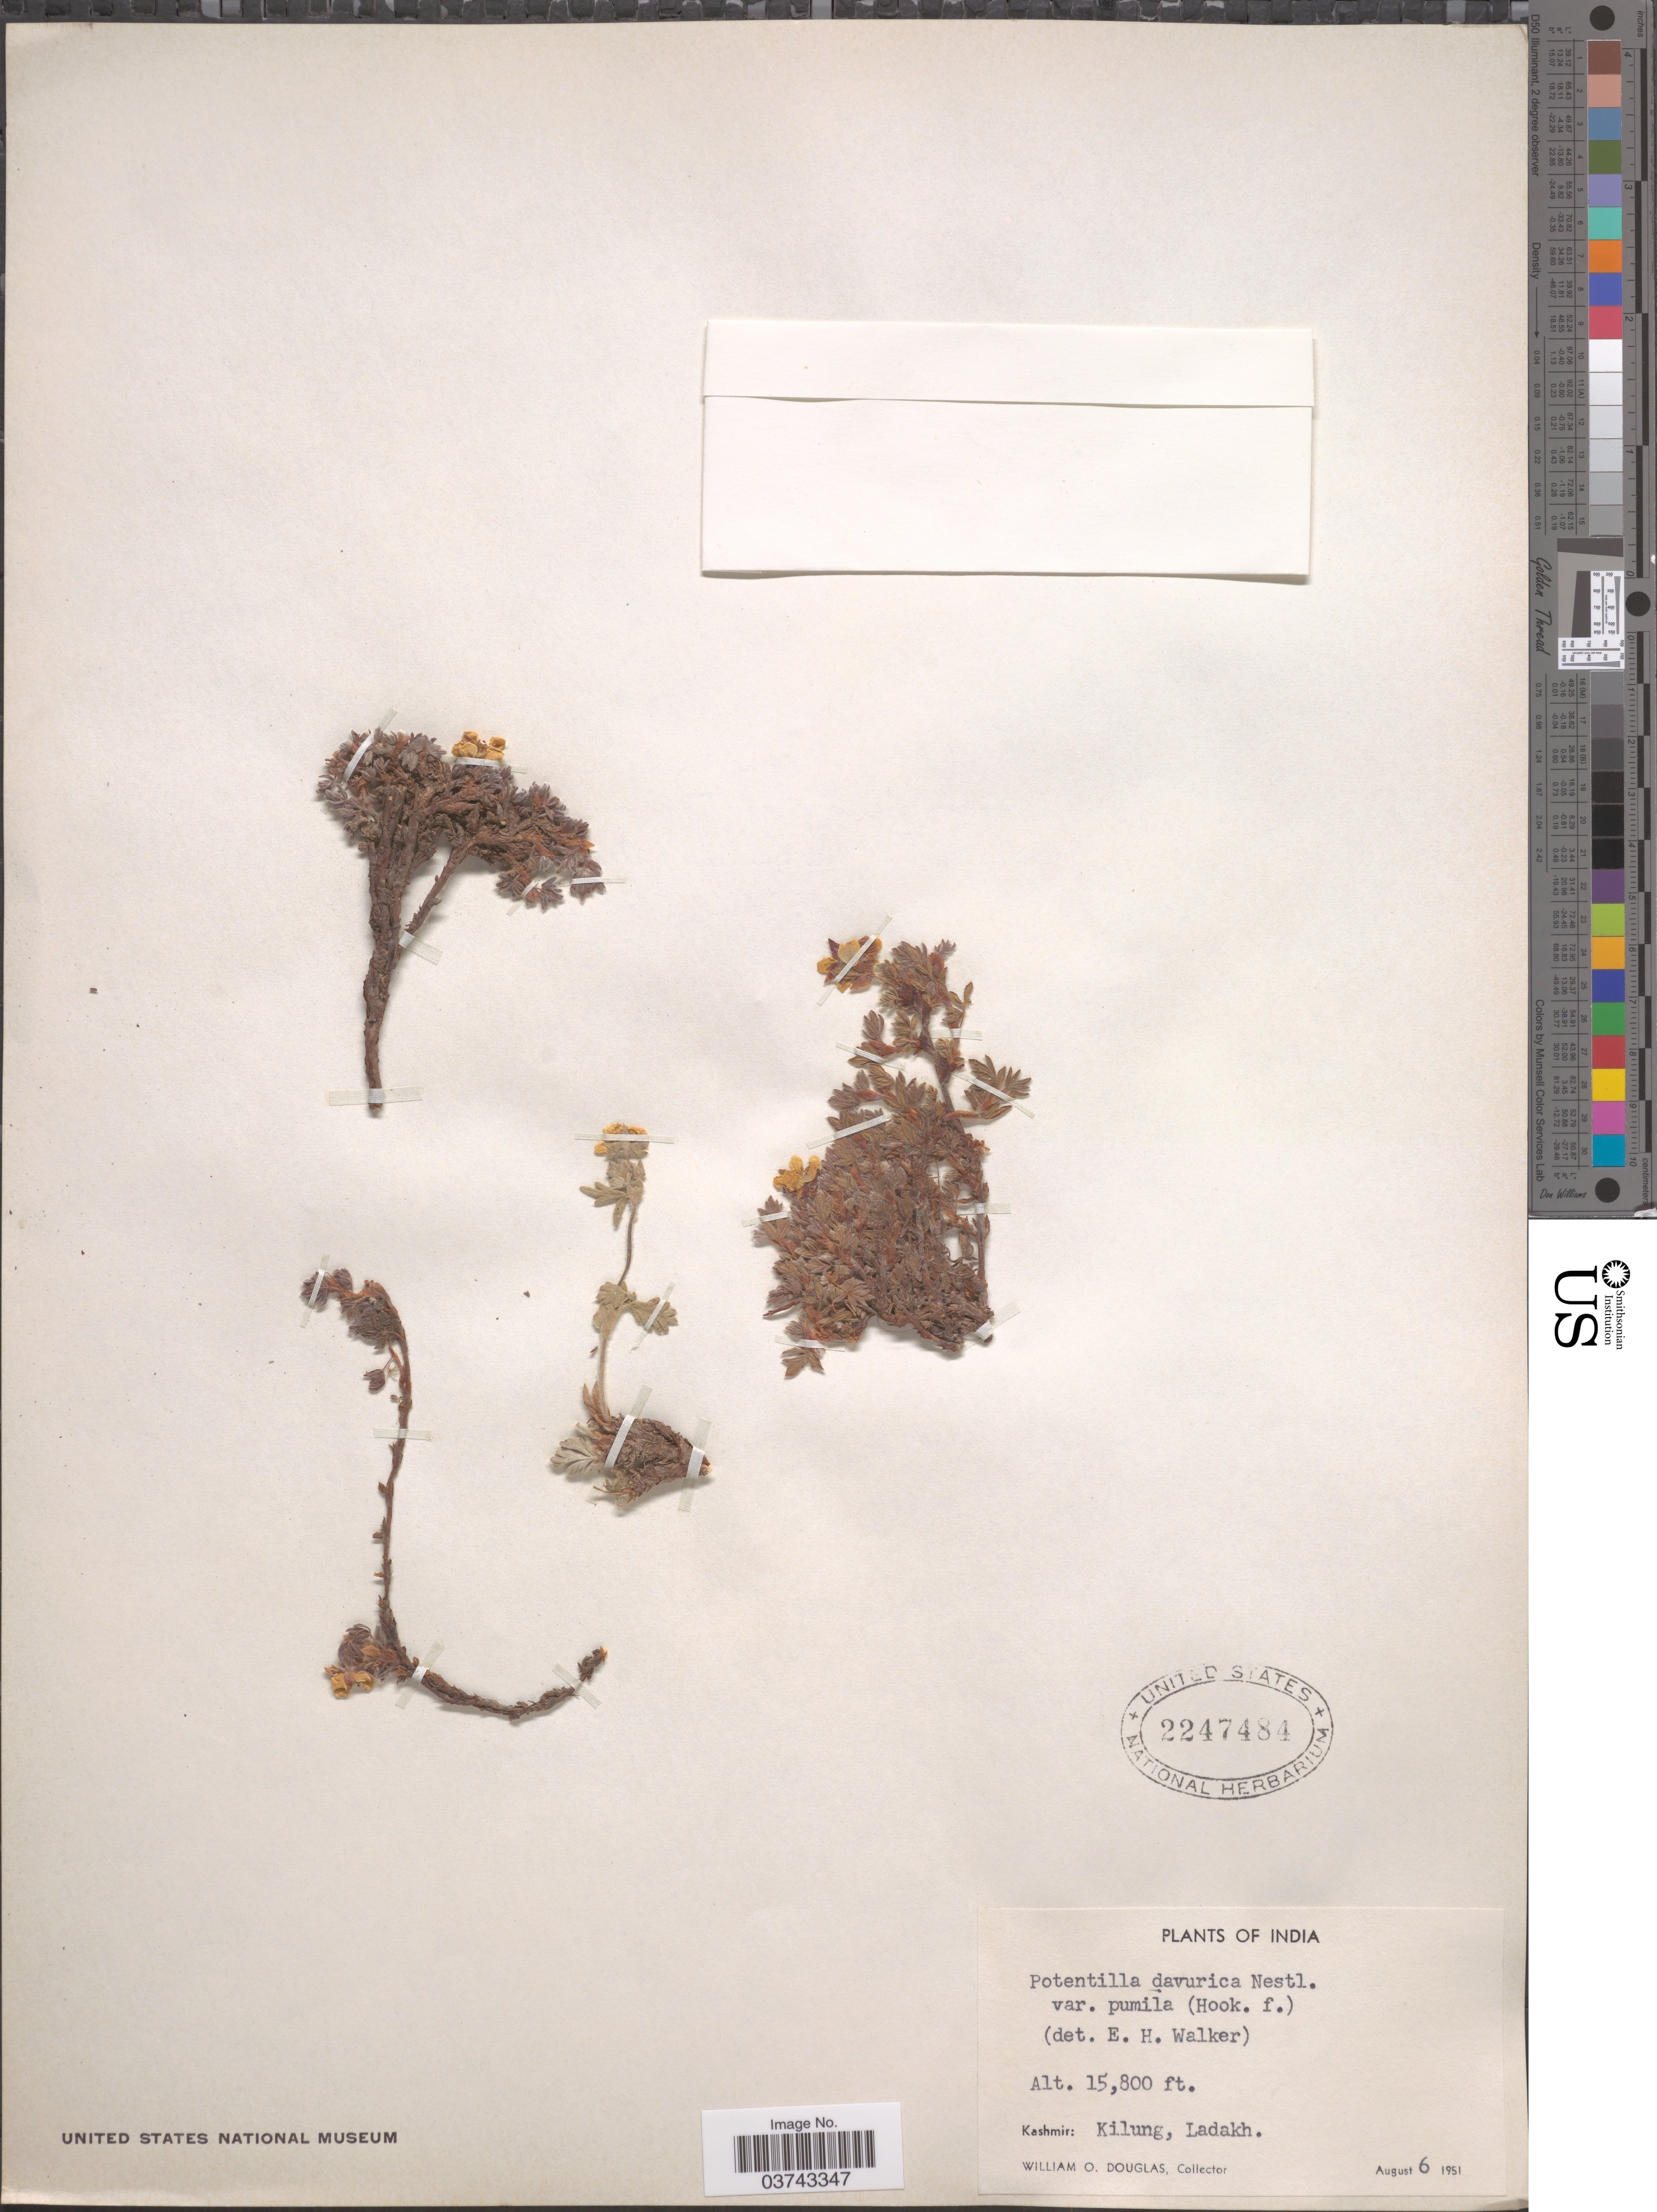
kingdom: Plantae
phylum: Tracheophyta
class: Magnoliopsida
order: Rosales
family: Rosaceae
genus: Dasiphora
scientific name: Dasiphora dryadanthoides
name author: Juz.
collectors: W. Douglas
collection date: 1951-08-06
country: India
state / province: Jammu and Kashmir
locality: Kashmir: Kilung, Ladakh.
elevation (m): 4816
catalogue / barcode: US 2247484